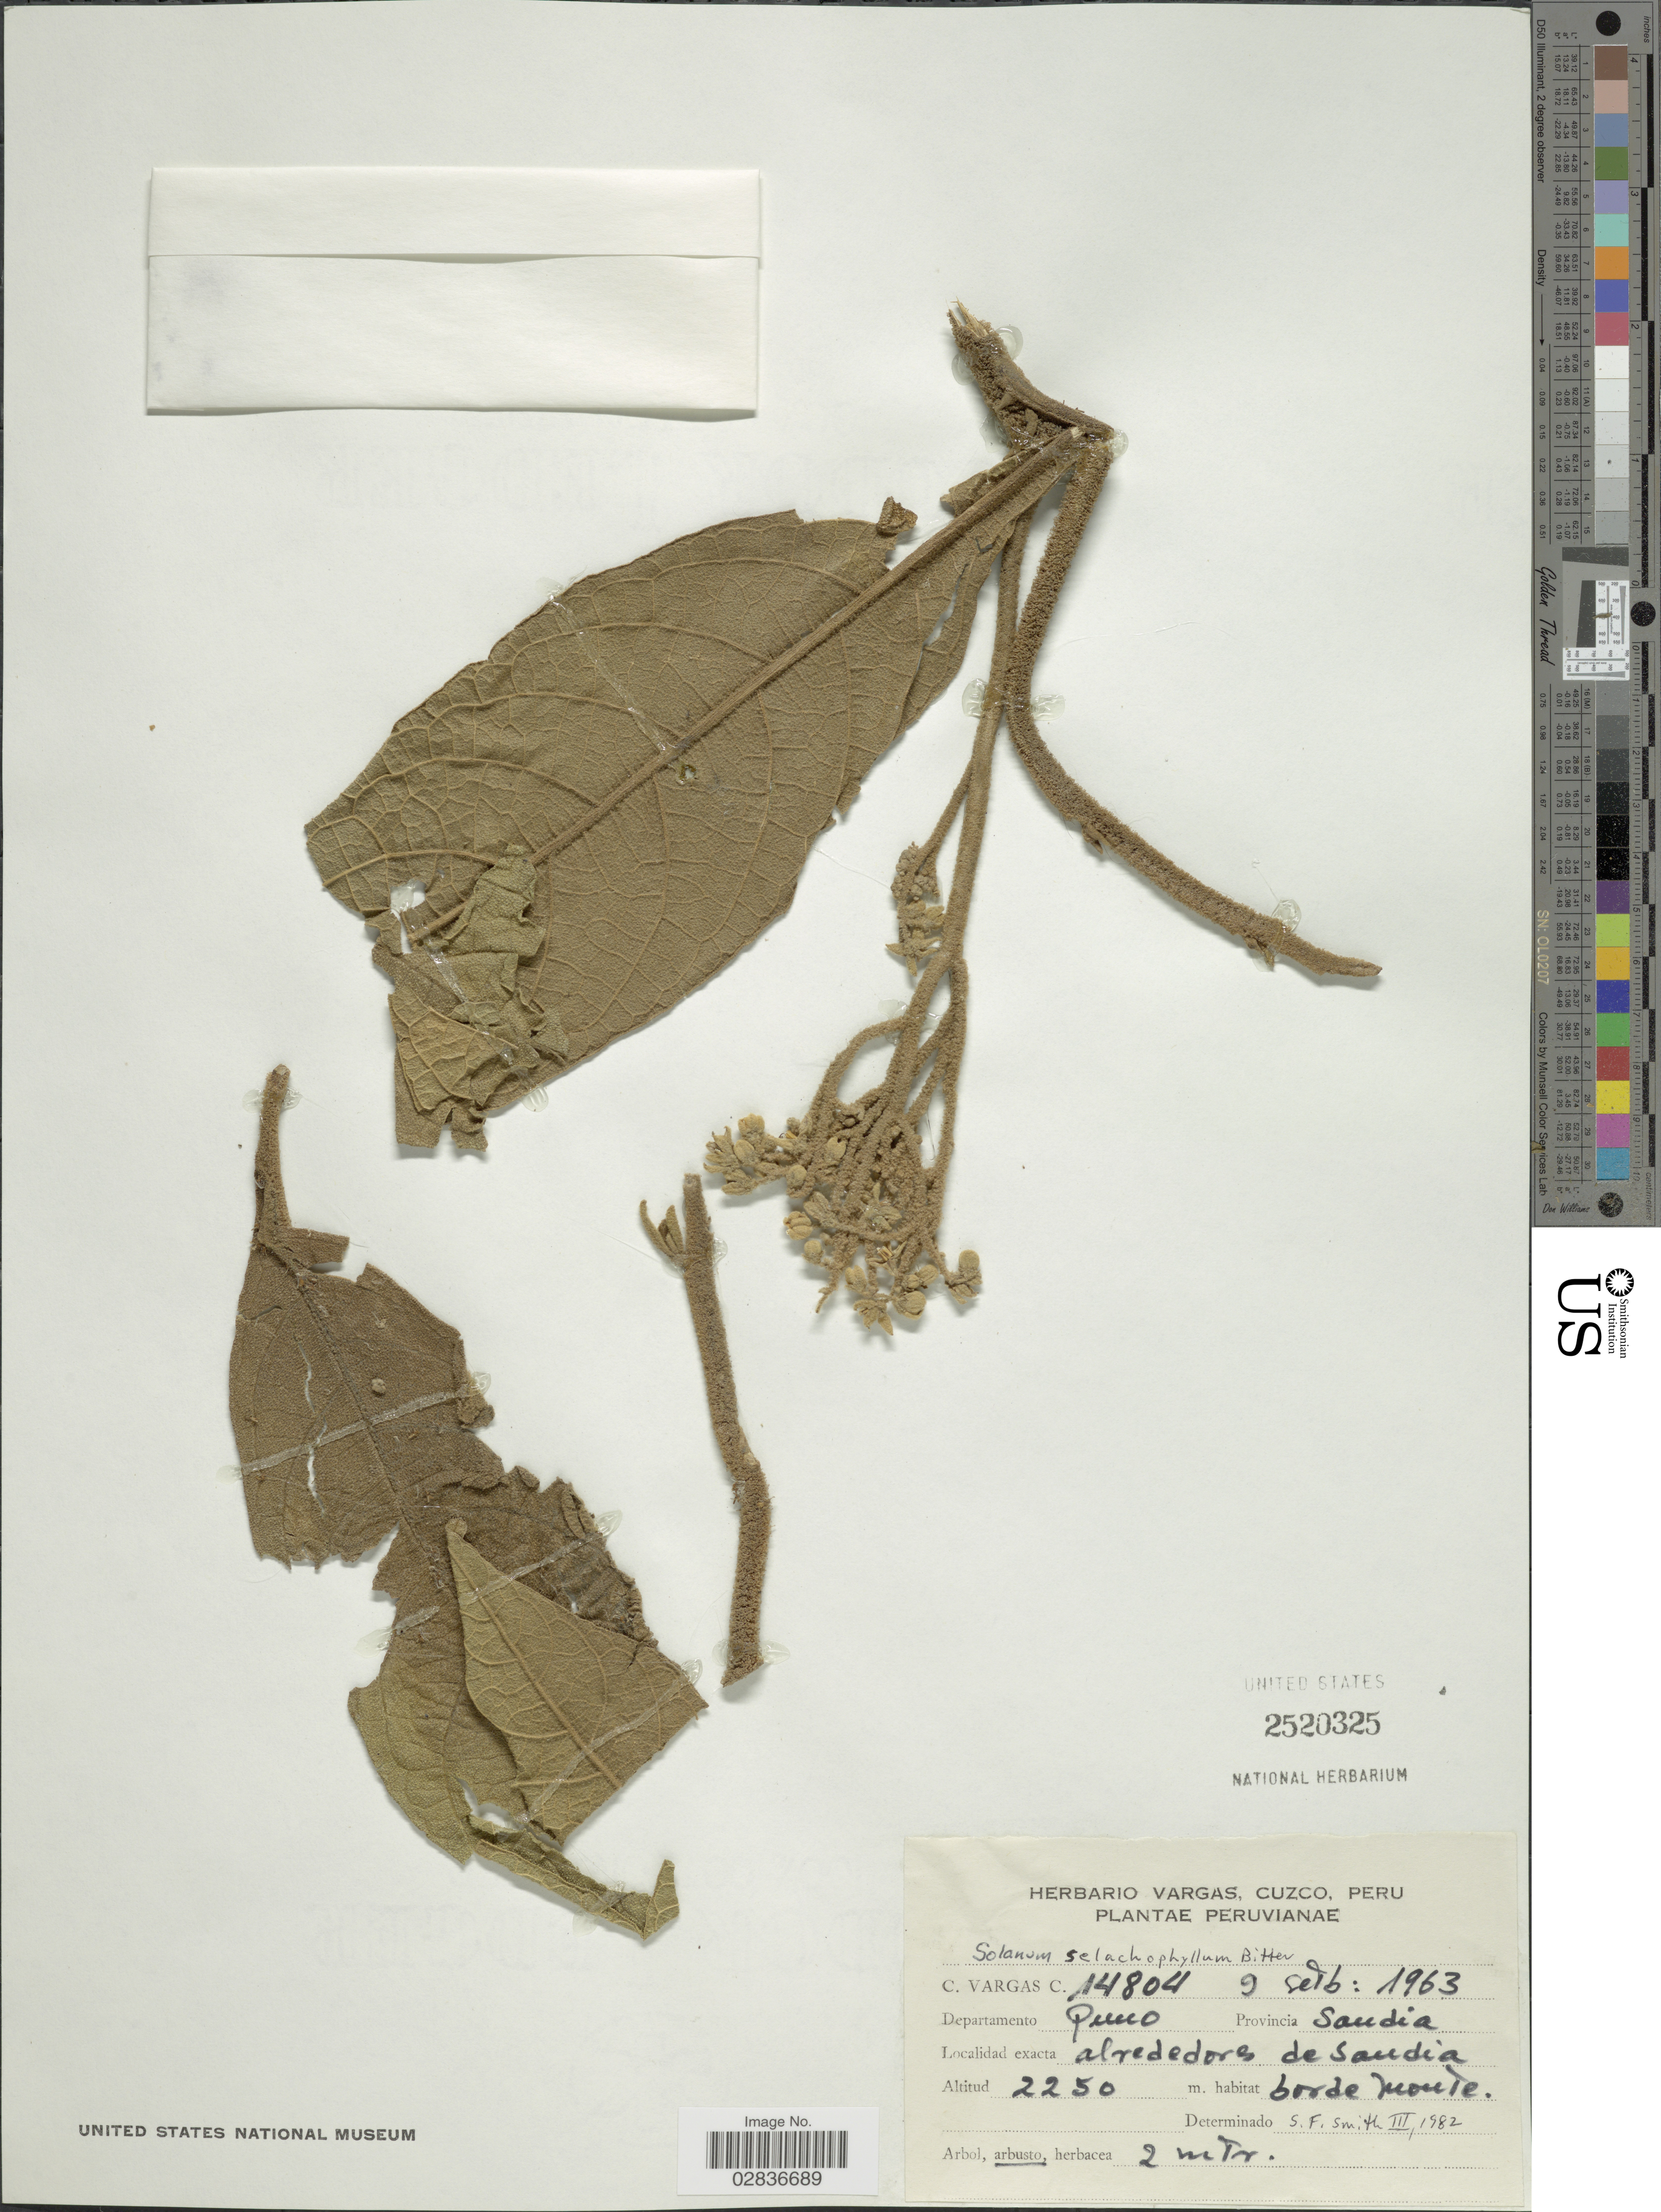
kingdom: Plantae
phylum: Tracheophyta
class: Magnoliopsida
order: Solanales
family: Solanaceae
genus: Solanum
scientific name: Solanum selachophyllum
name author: Bitter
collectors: C. Vargas Calderón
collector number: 14804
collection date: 1963-09-09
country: Peru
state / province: Puno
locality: Departamento Puno. Provincia Saudia. Alrededores de Saudia.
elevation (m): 2250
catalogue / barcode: US 2520325